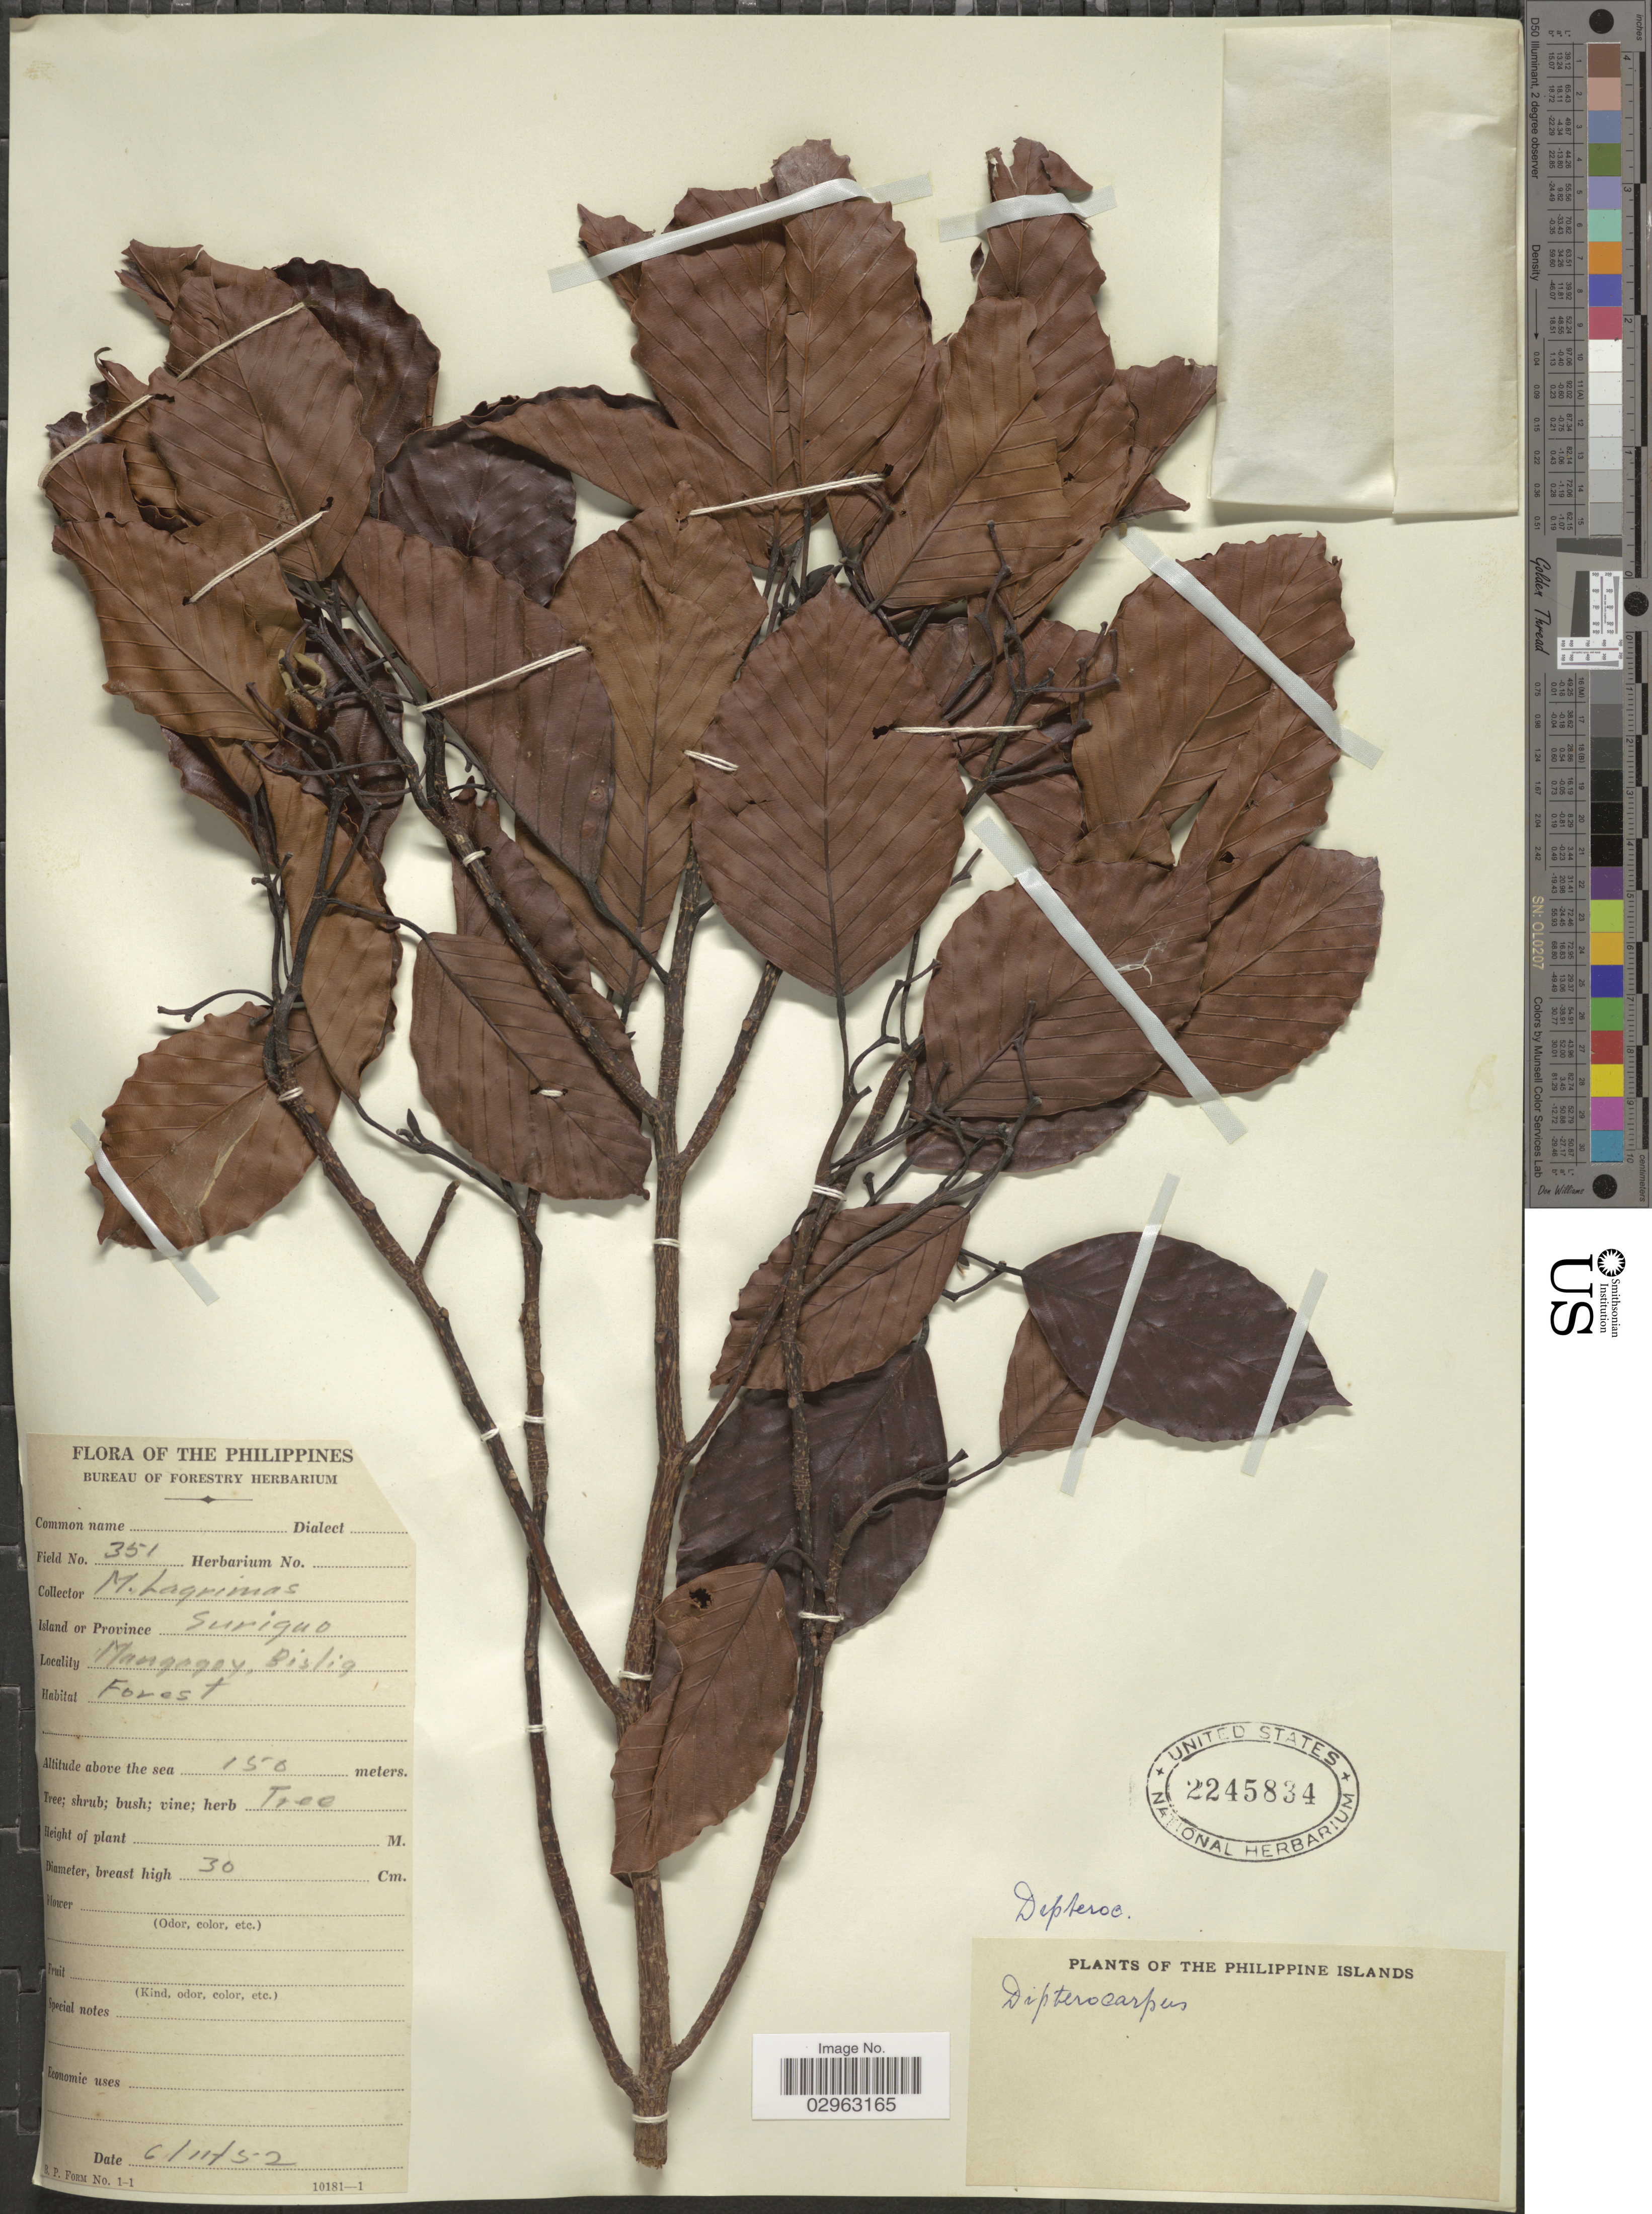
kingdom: Plantae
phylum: Tracheophyta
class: Magnoliopsida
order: Malvales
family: Dipterocarpaceae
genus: Dipterocarpus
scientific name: Dipterocarpus sp.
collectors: M. Lagrimas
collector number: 351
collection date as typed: Transcribed d/m/y: 6/11/52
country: Philippines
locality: Island or Province Suriguo, Mangogoy, Bislig.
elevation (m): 150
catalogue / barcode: US 2245834